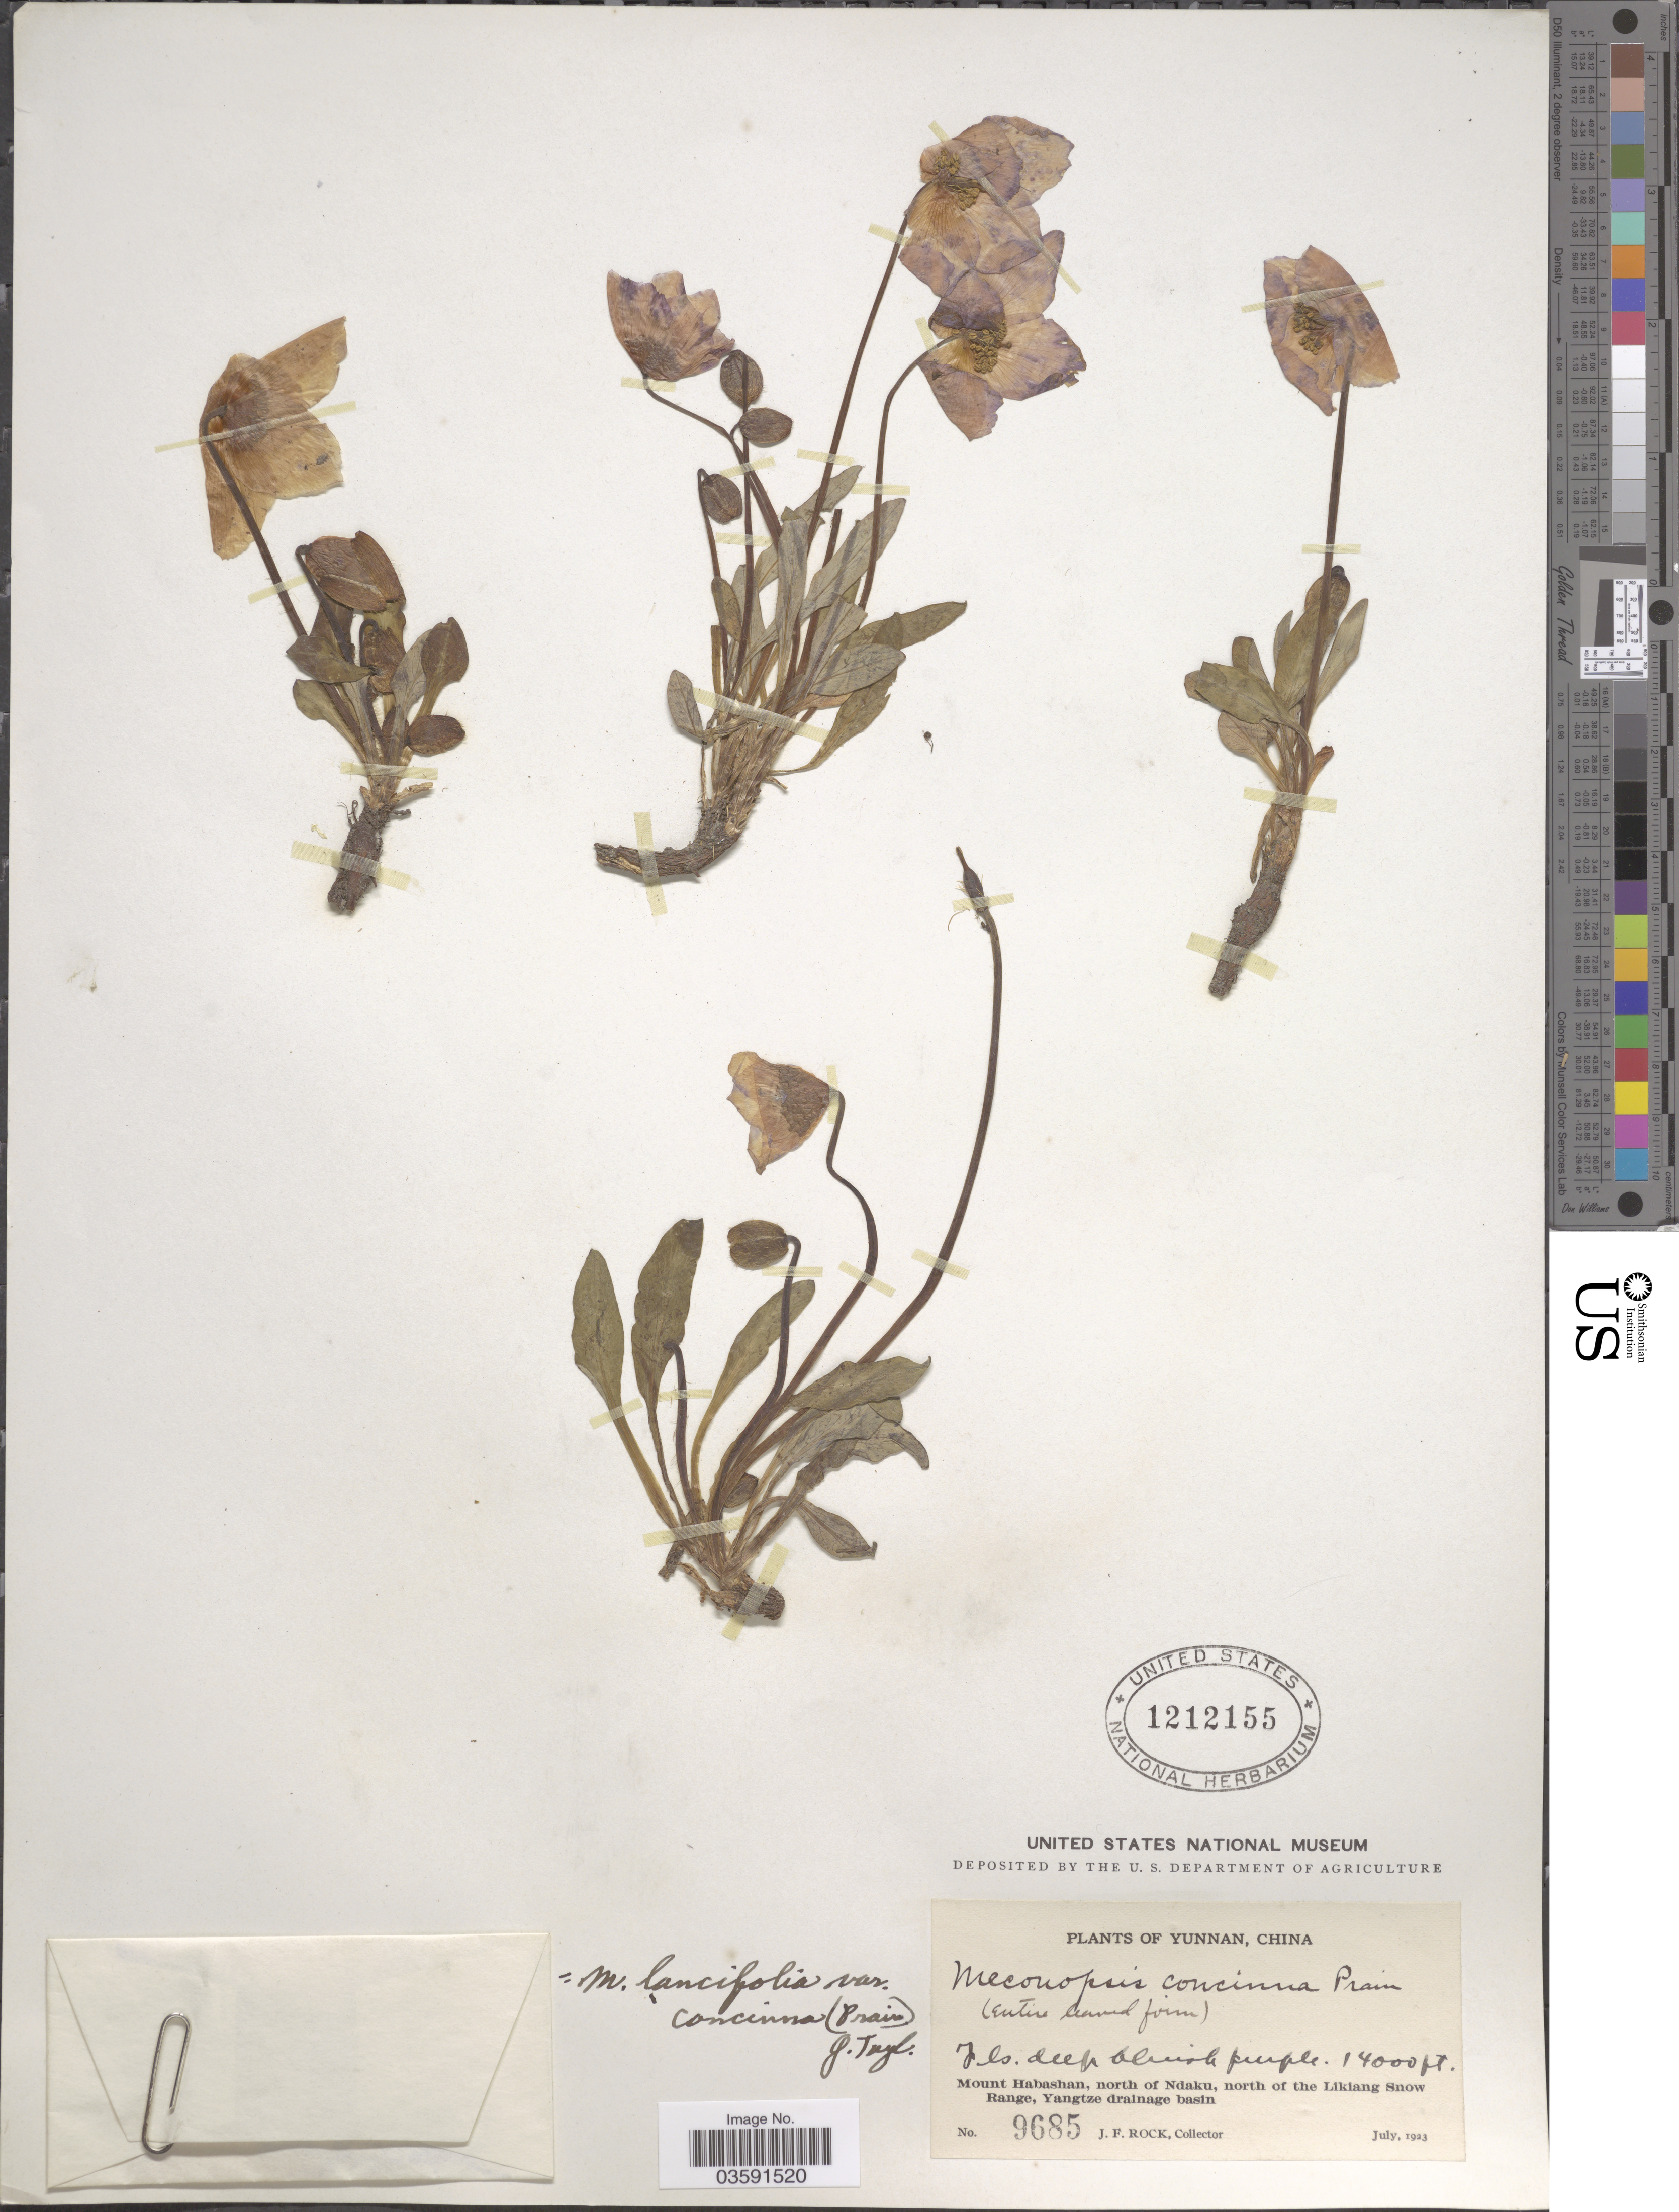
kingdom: Plantae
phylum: Tracheophyta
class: Magnoliopsida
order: Ranunculales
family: Papaveraceae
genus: Meconopsis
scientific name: Meconopsis concinna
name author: Prain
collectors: J. Rock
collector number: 9685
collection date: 1923-07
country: China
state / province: Yunnan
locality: Mount Habashan, north of Ndaku, north of the Likiang Snow Range, Yangtze drainage basin.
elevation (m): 4267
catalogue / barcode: US 1212155